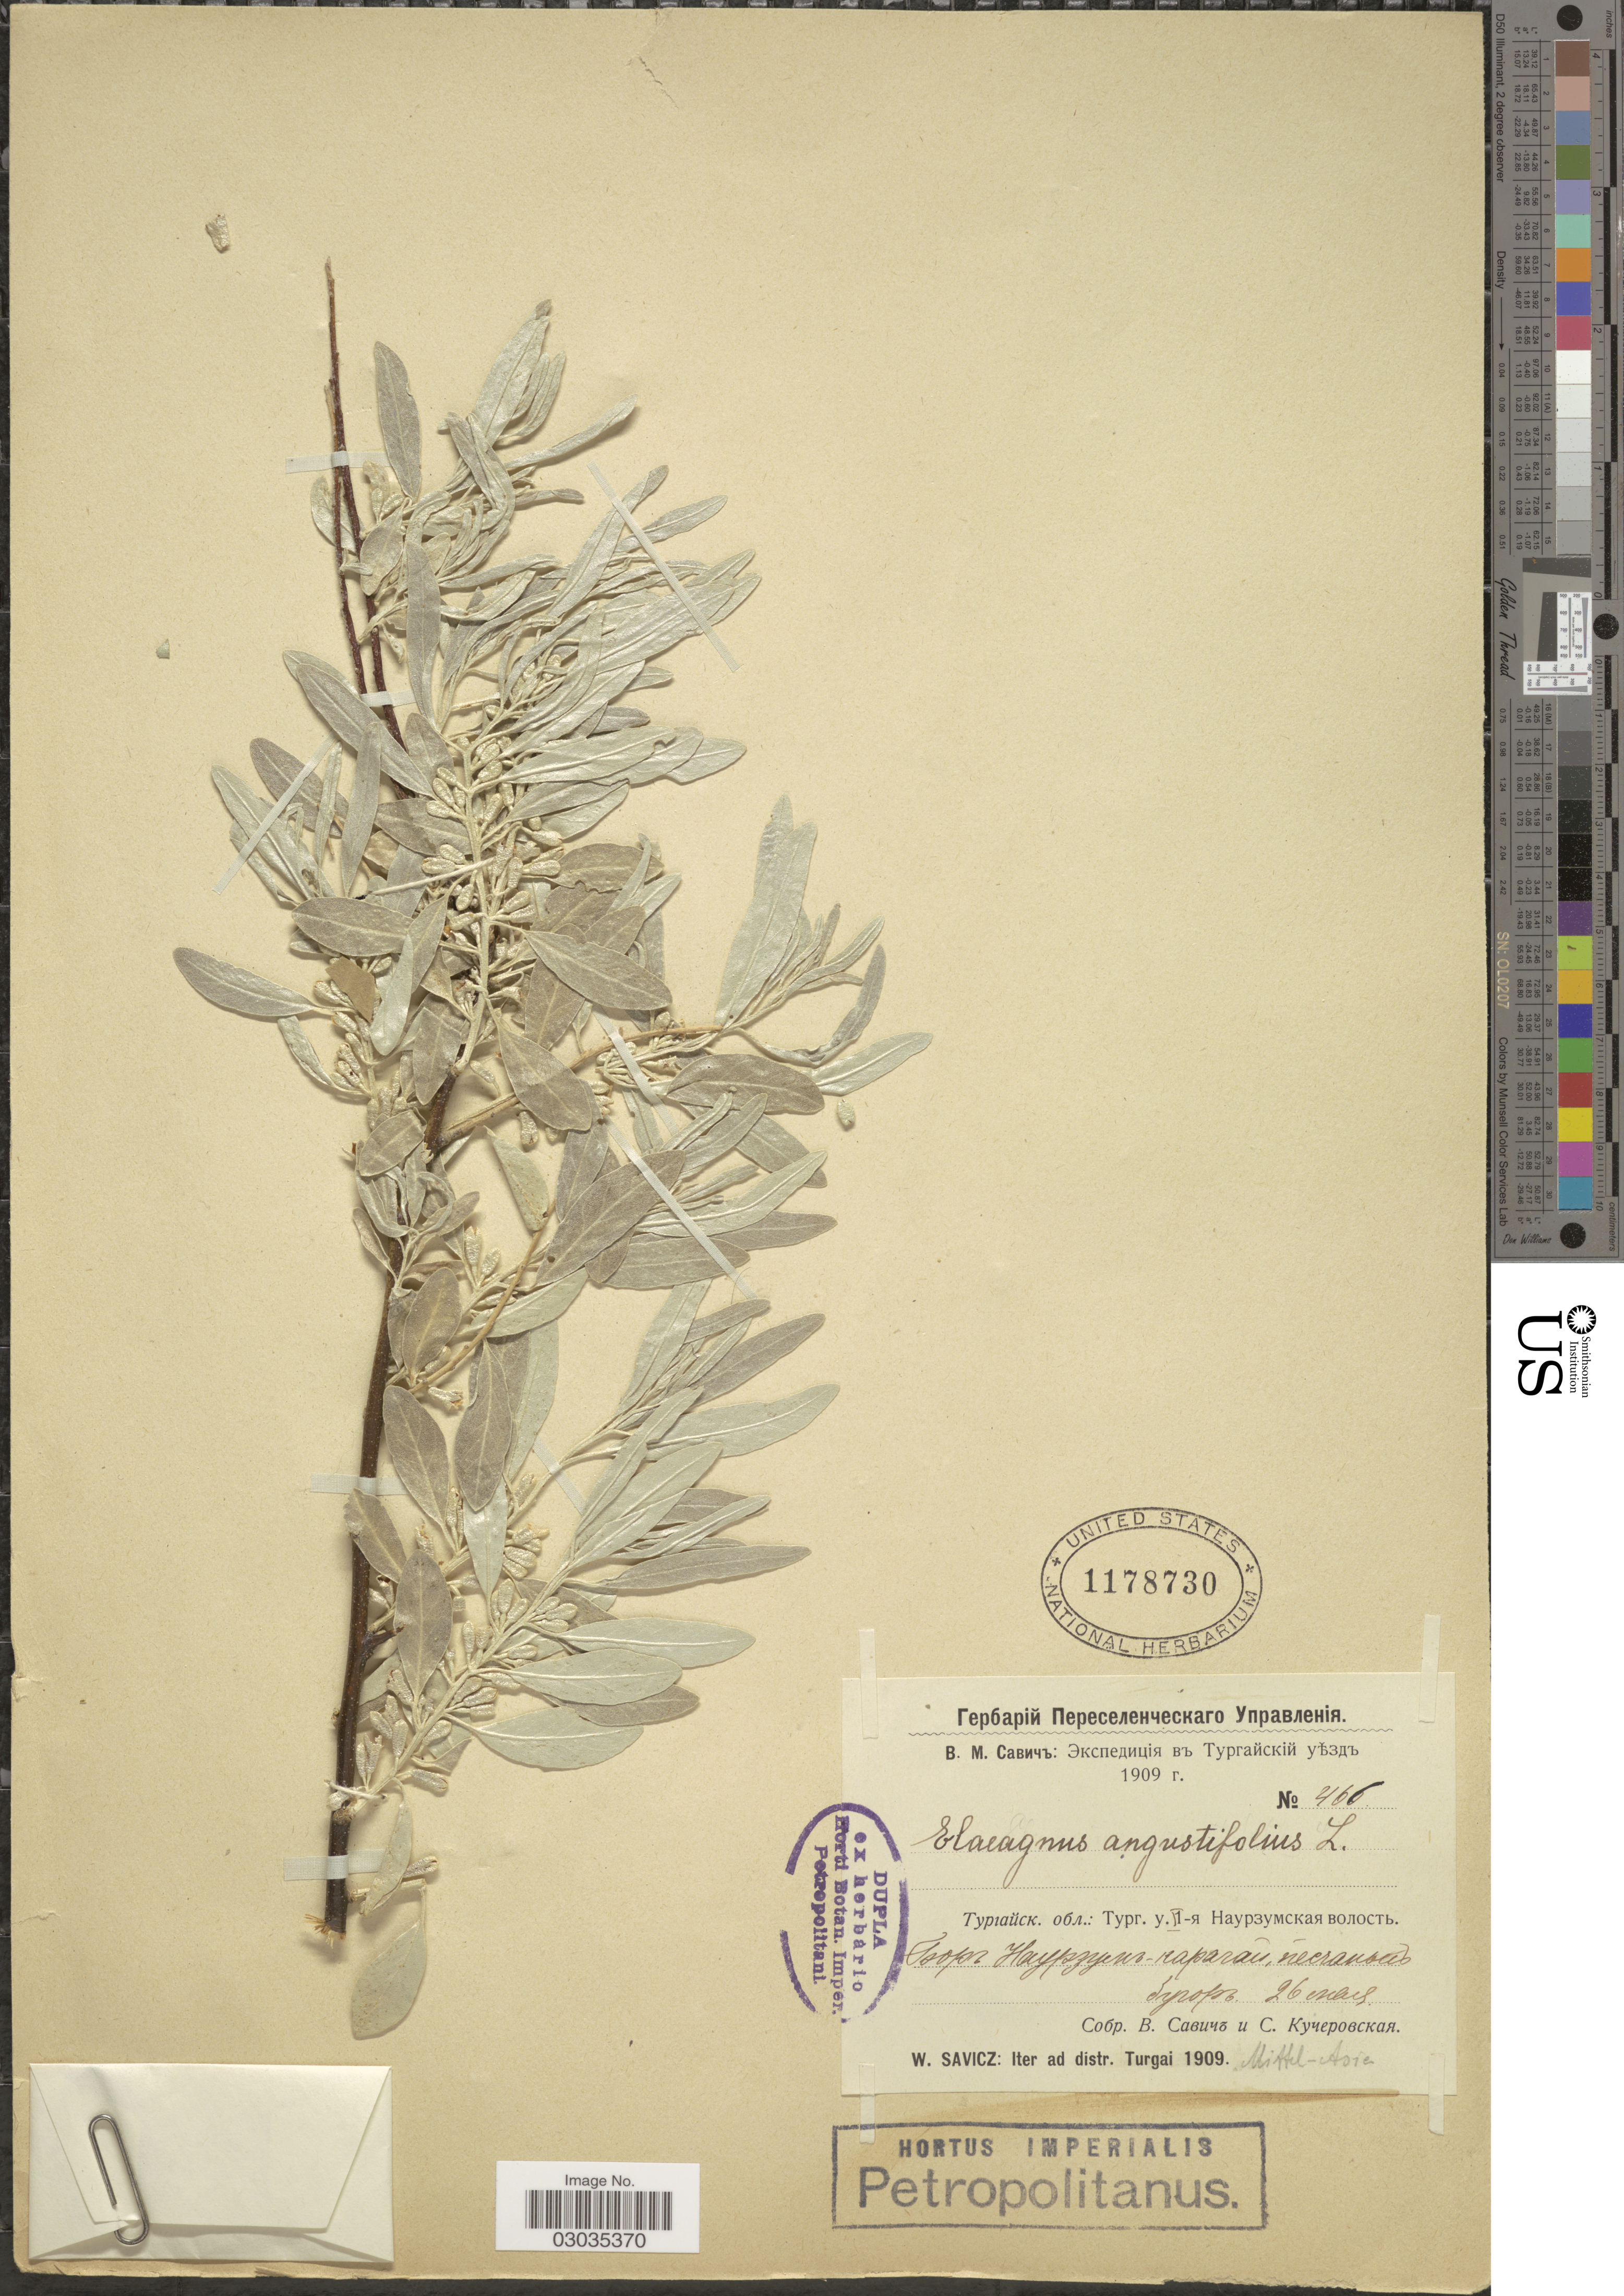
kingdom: Plantae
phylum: Tracheophyta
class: Magnoliopsida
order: Rosales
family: Elaeagnaceae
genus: Elaeagnus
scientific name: Elaeagnus angustifolia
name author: L.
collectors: W. Savicz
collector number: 466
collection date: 1909-03-26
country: Kazakhstan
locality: X. Iter ad distr. Turgai.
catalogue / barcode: US 1178730